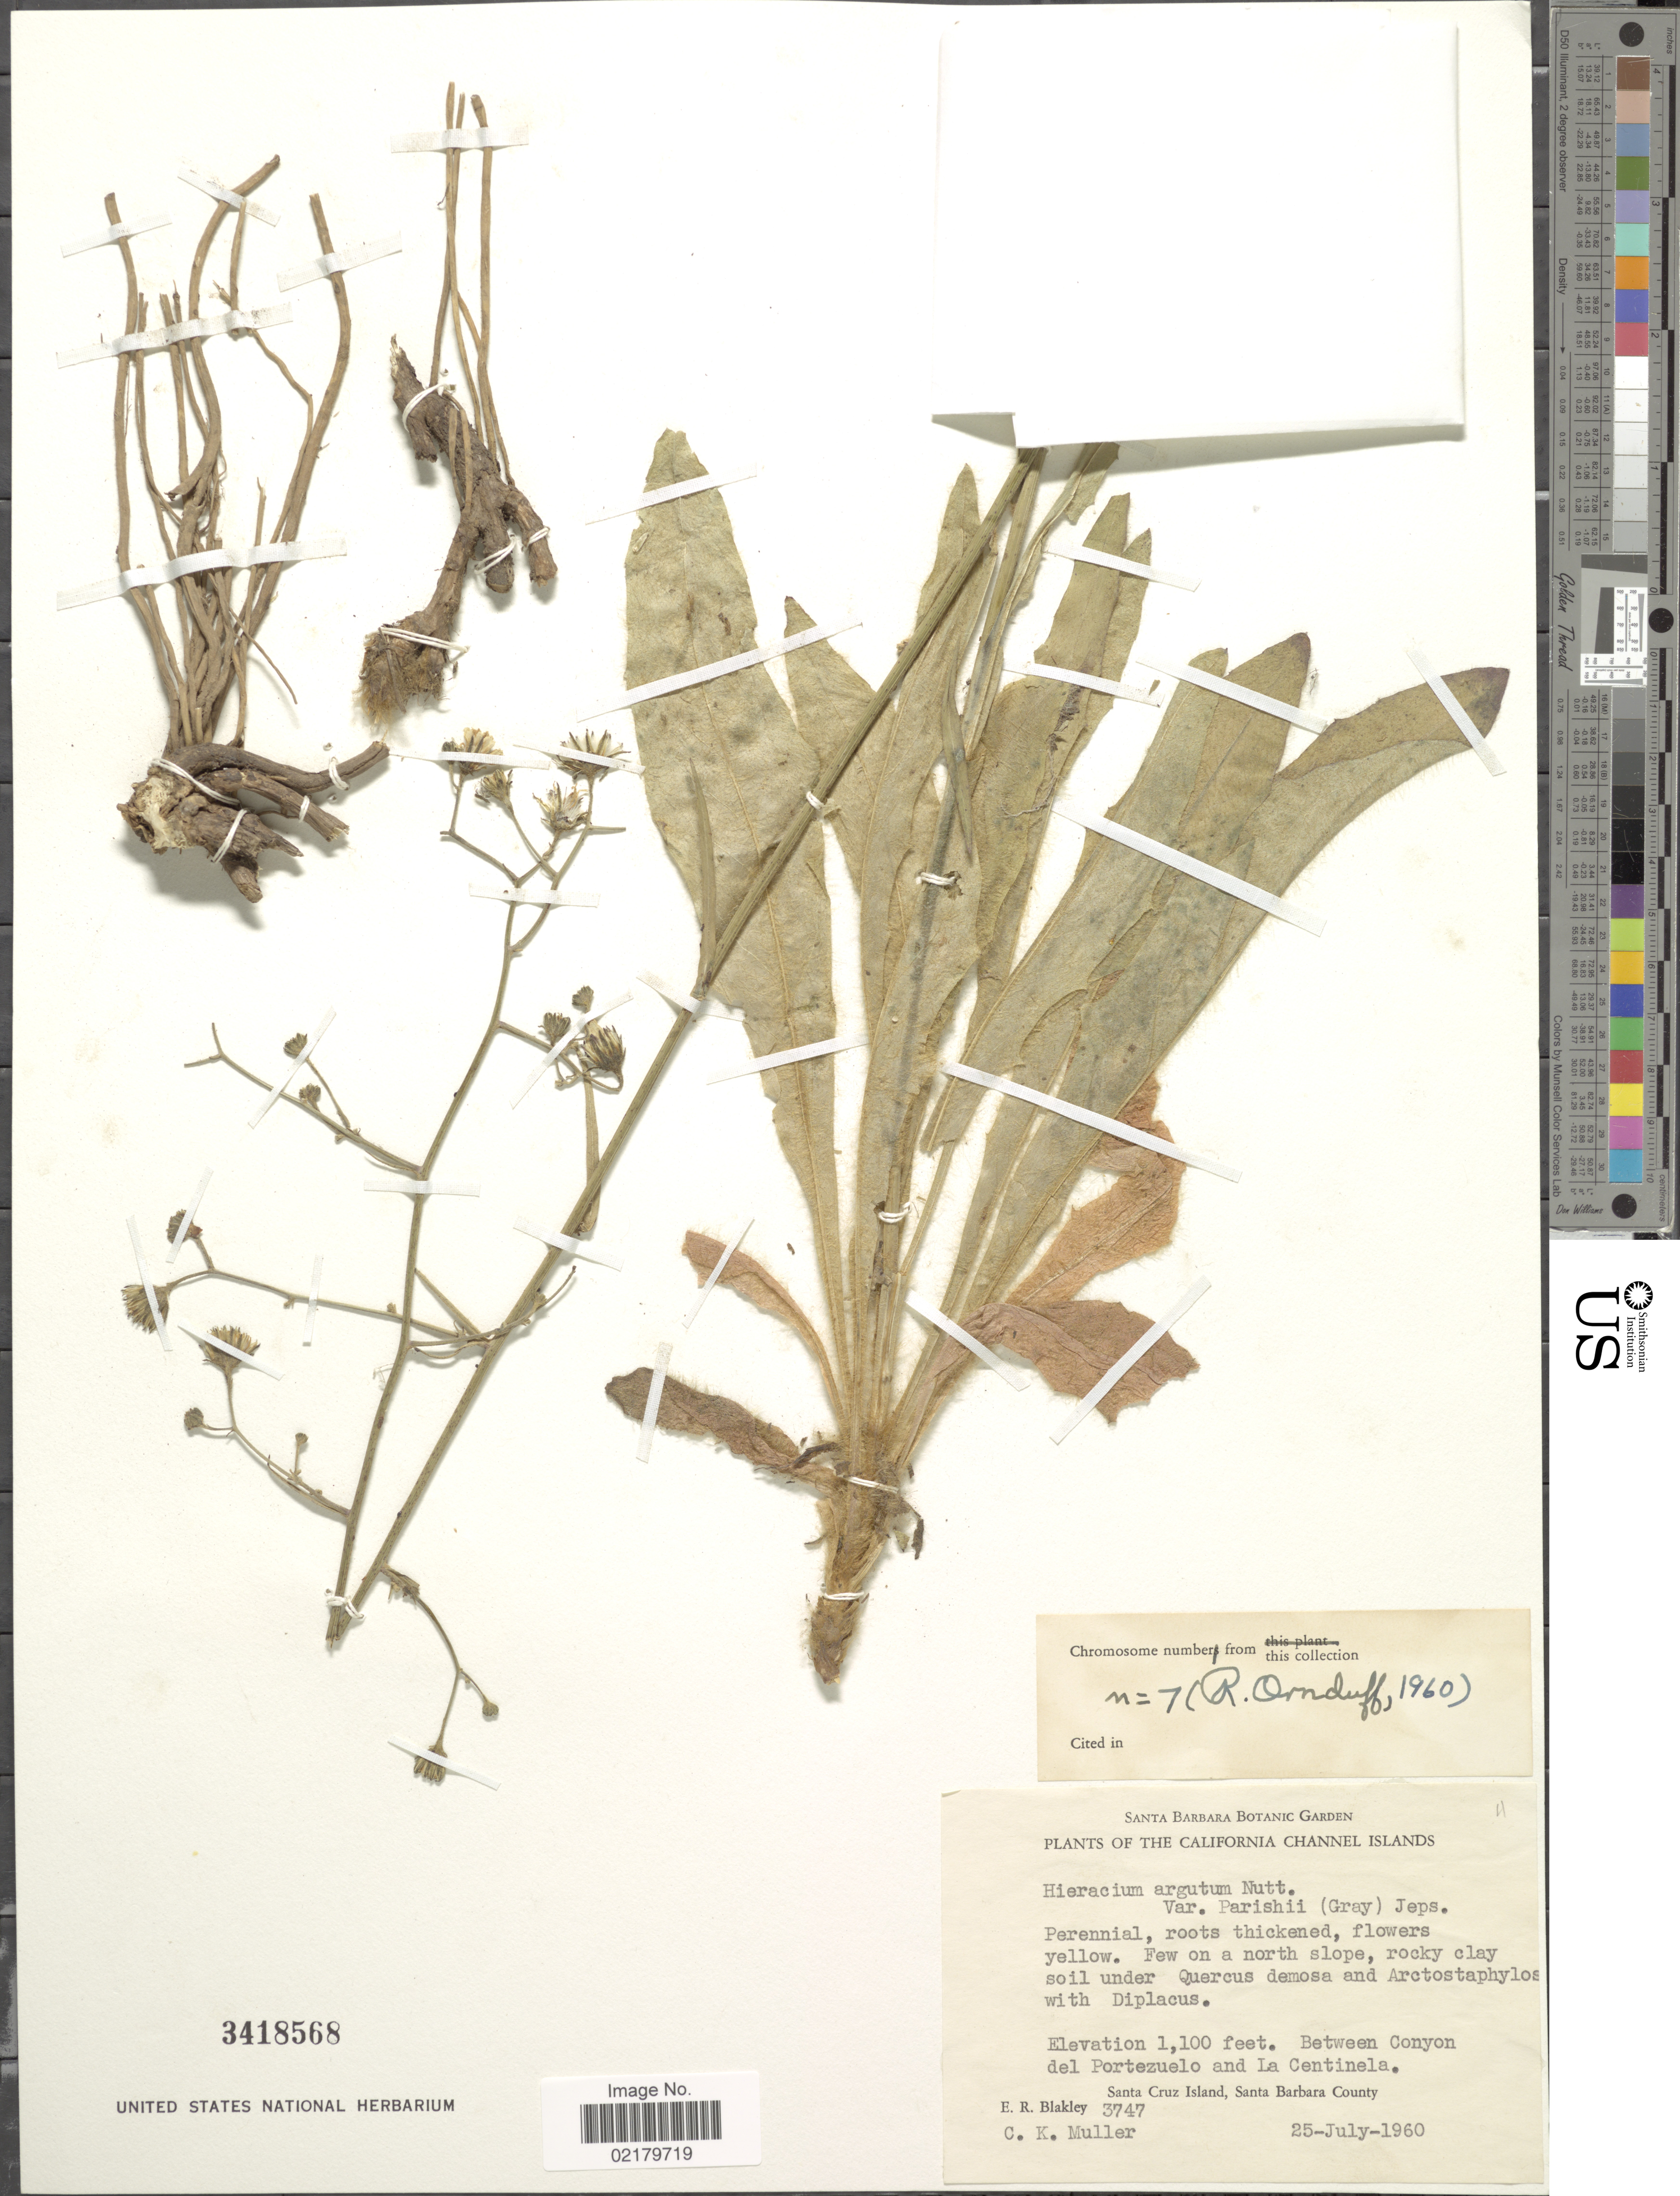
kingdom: Plantae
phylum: Tracheophyta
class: Magnoliopsida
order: Asterales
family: Asteraceae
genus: Hieracium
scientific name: Hieracium argutum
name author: Nutt.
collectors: E. R. Barkley & C. Muller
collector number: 3747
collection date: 1960-07-25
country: United States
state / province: California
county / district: Santa Barbara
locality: The California Channel Islands. Between Conyon del Portezuelo and La Centinela, Santa Cruz Island, Santa Barbara County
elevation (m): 335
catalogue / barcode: US 3418568